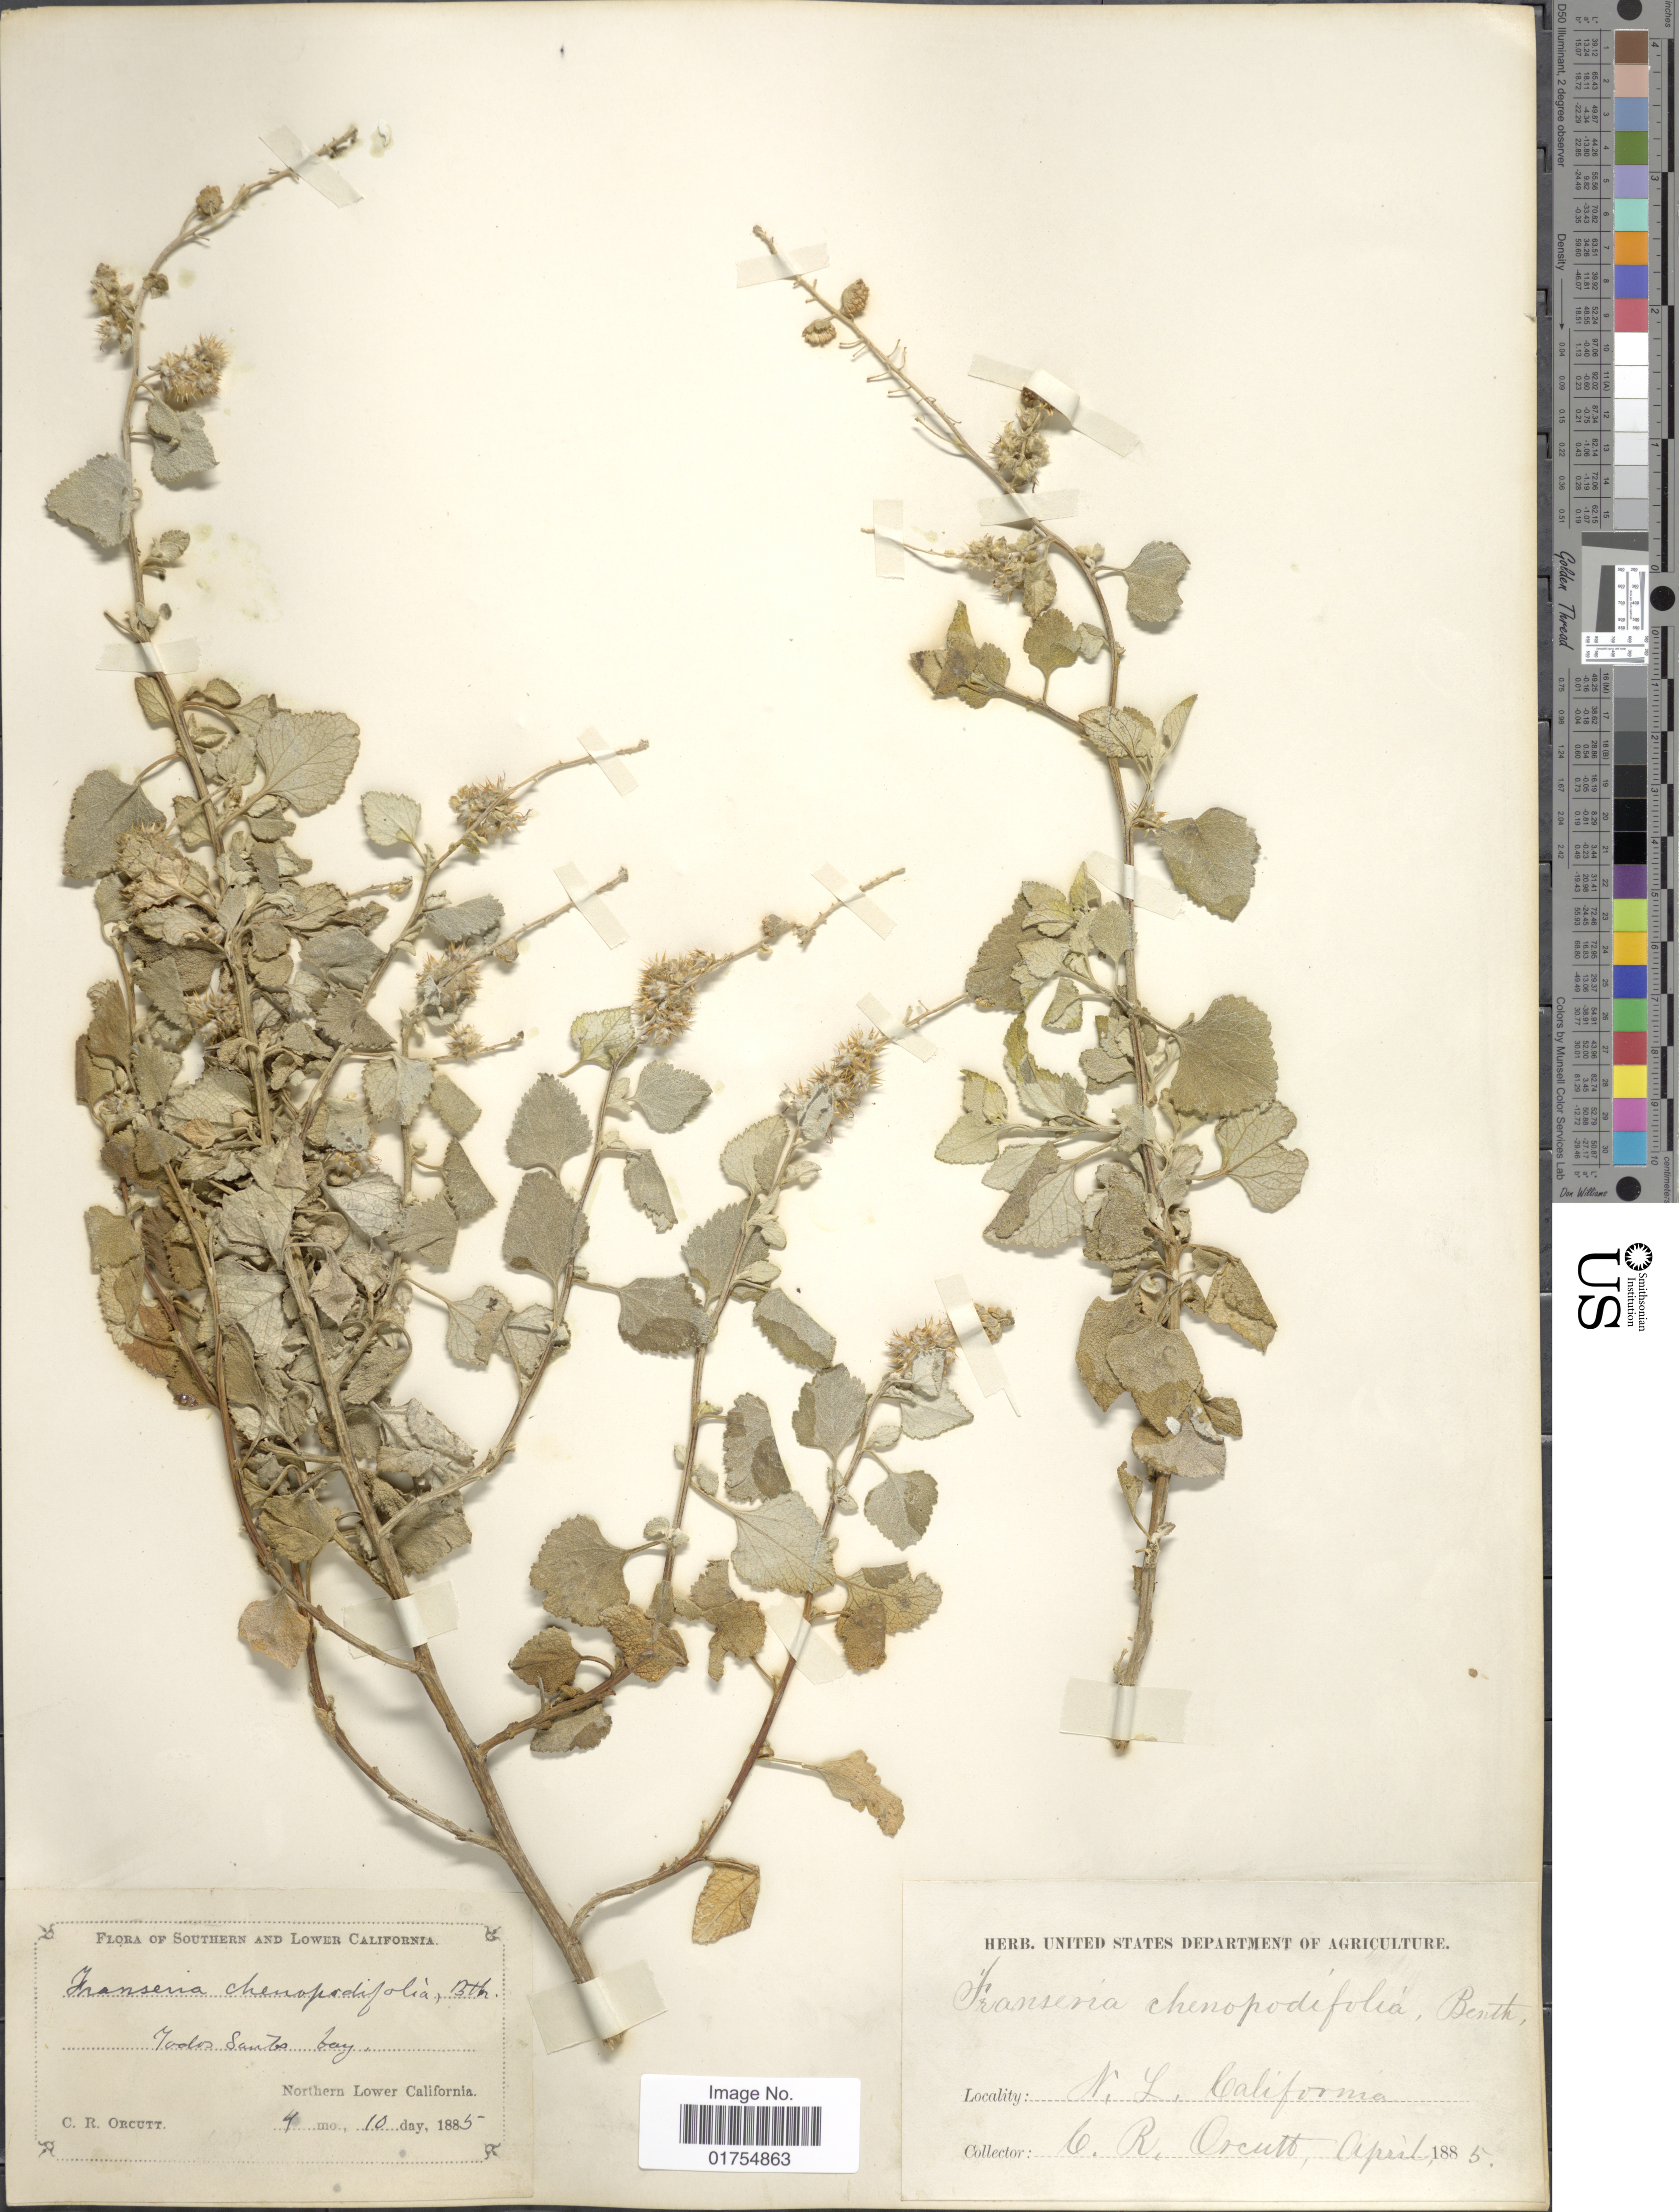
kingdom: Plantae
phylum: Tracheophyta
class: Magnoliopsida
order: Asterales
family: Asteraceae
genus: Franseria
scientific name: Franseria chenopodiifolia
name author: Benth.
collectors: C. R. Orcutt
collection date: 1885-04-10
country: Mexico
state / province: Baja California Norte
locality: Northern Lower California. Todos Santos Bay